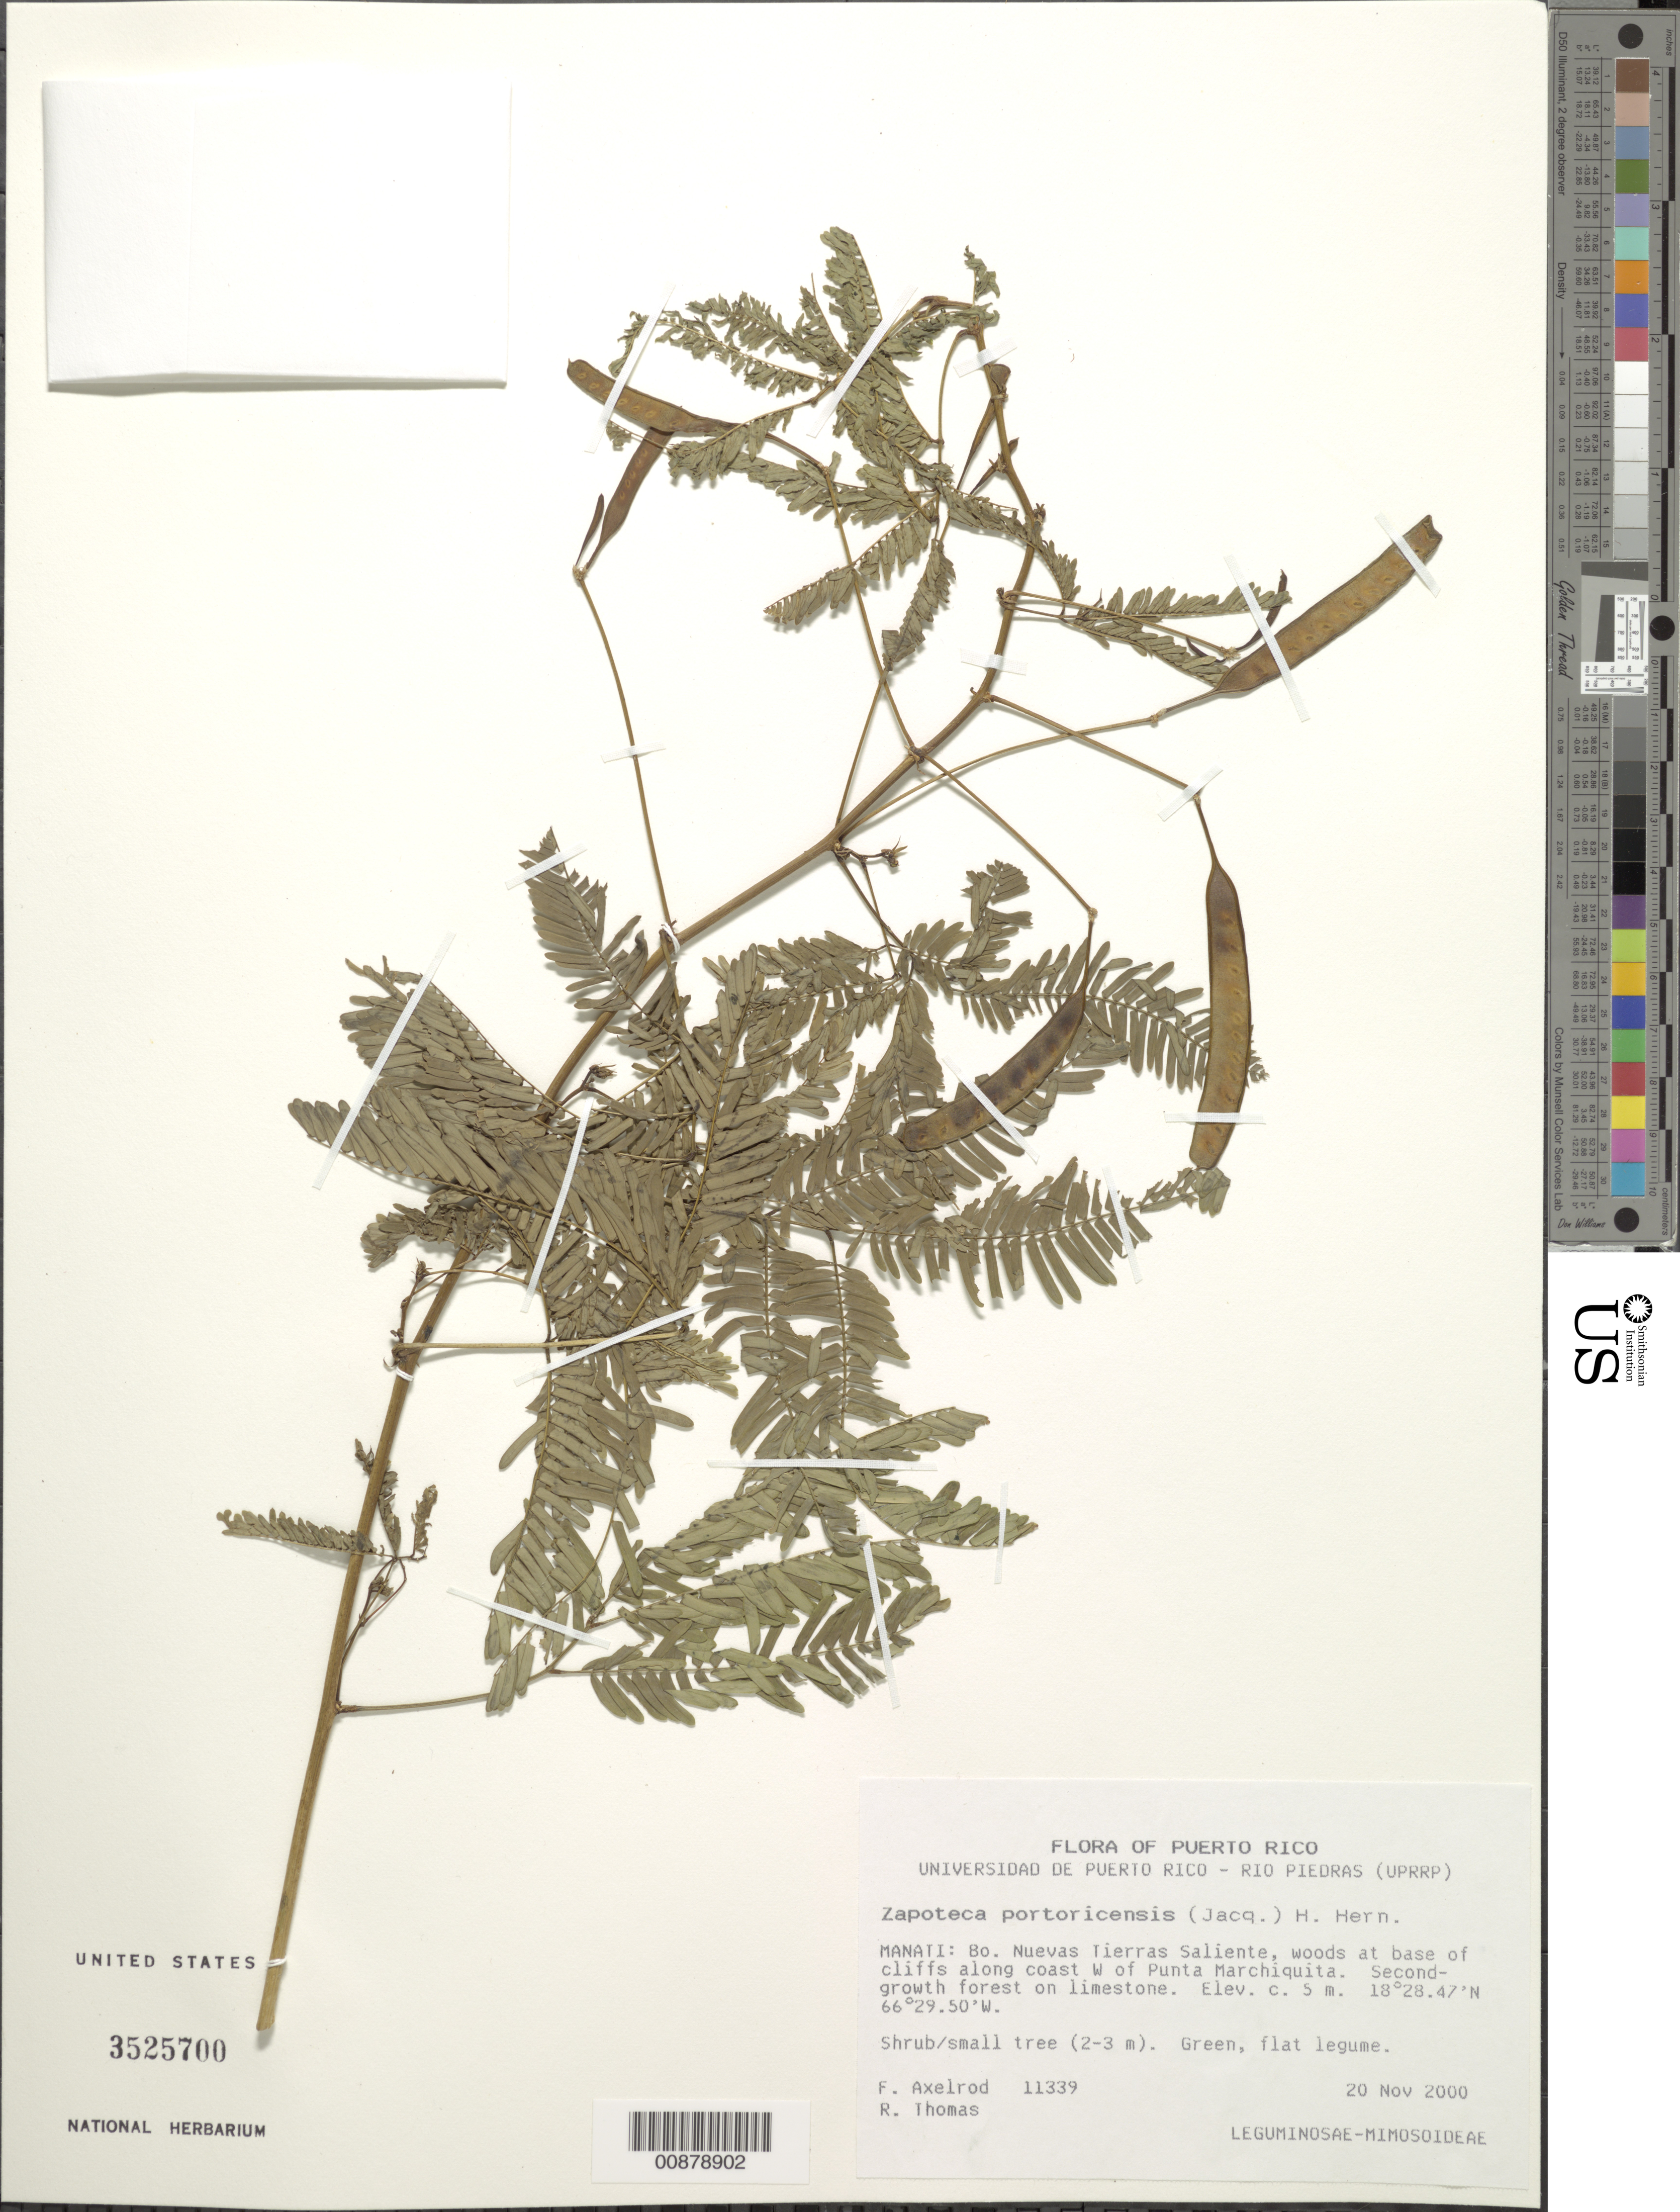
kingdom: Plantae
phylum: Tracheophyta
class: Magnoliopsida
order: Fabales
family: Fabaceae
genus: Zapoteca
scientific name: Zapoteca portoricensis subsp. portoricensis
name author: (Jacq.) H.M. Hern.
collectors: F. S. Axelrod & R. Thomas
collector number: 11339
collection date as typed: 20 Nov 2000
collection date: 2000-11-20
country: Puerto Rico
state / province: Manatí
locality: Bo. Nuevas Tierras Saliente, woods at base of cliffs along coast W of Punta Marchiquita.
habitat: Second-growth forest on limestone.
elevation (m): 5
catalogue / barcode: US 3525700